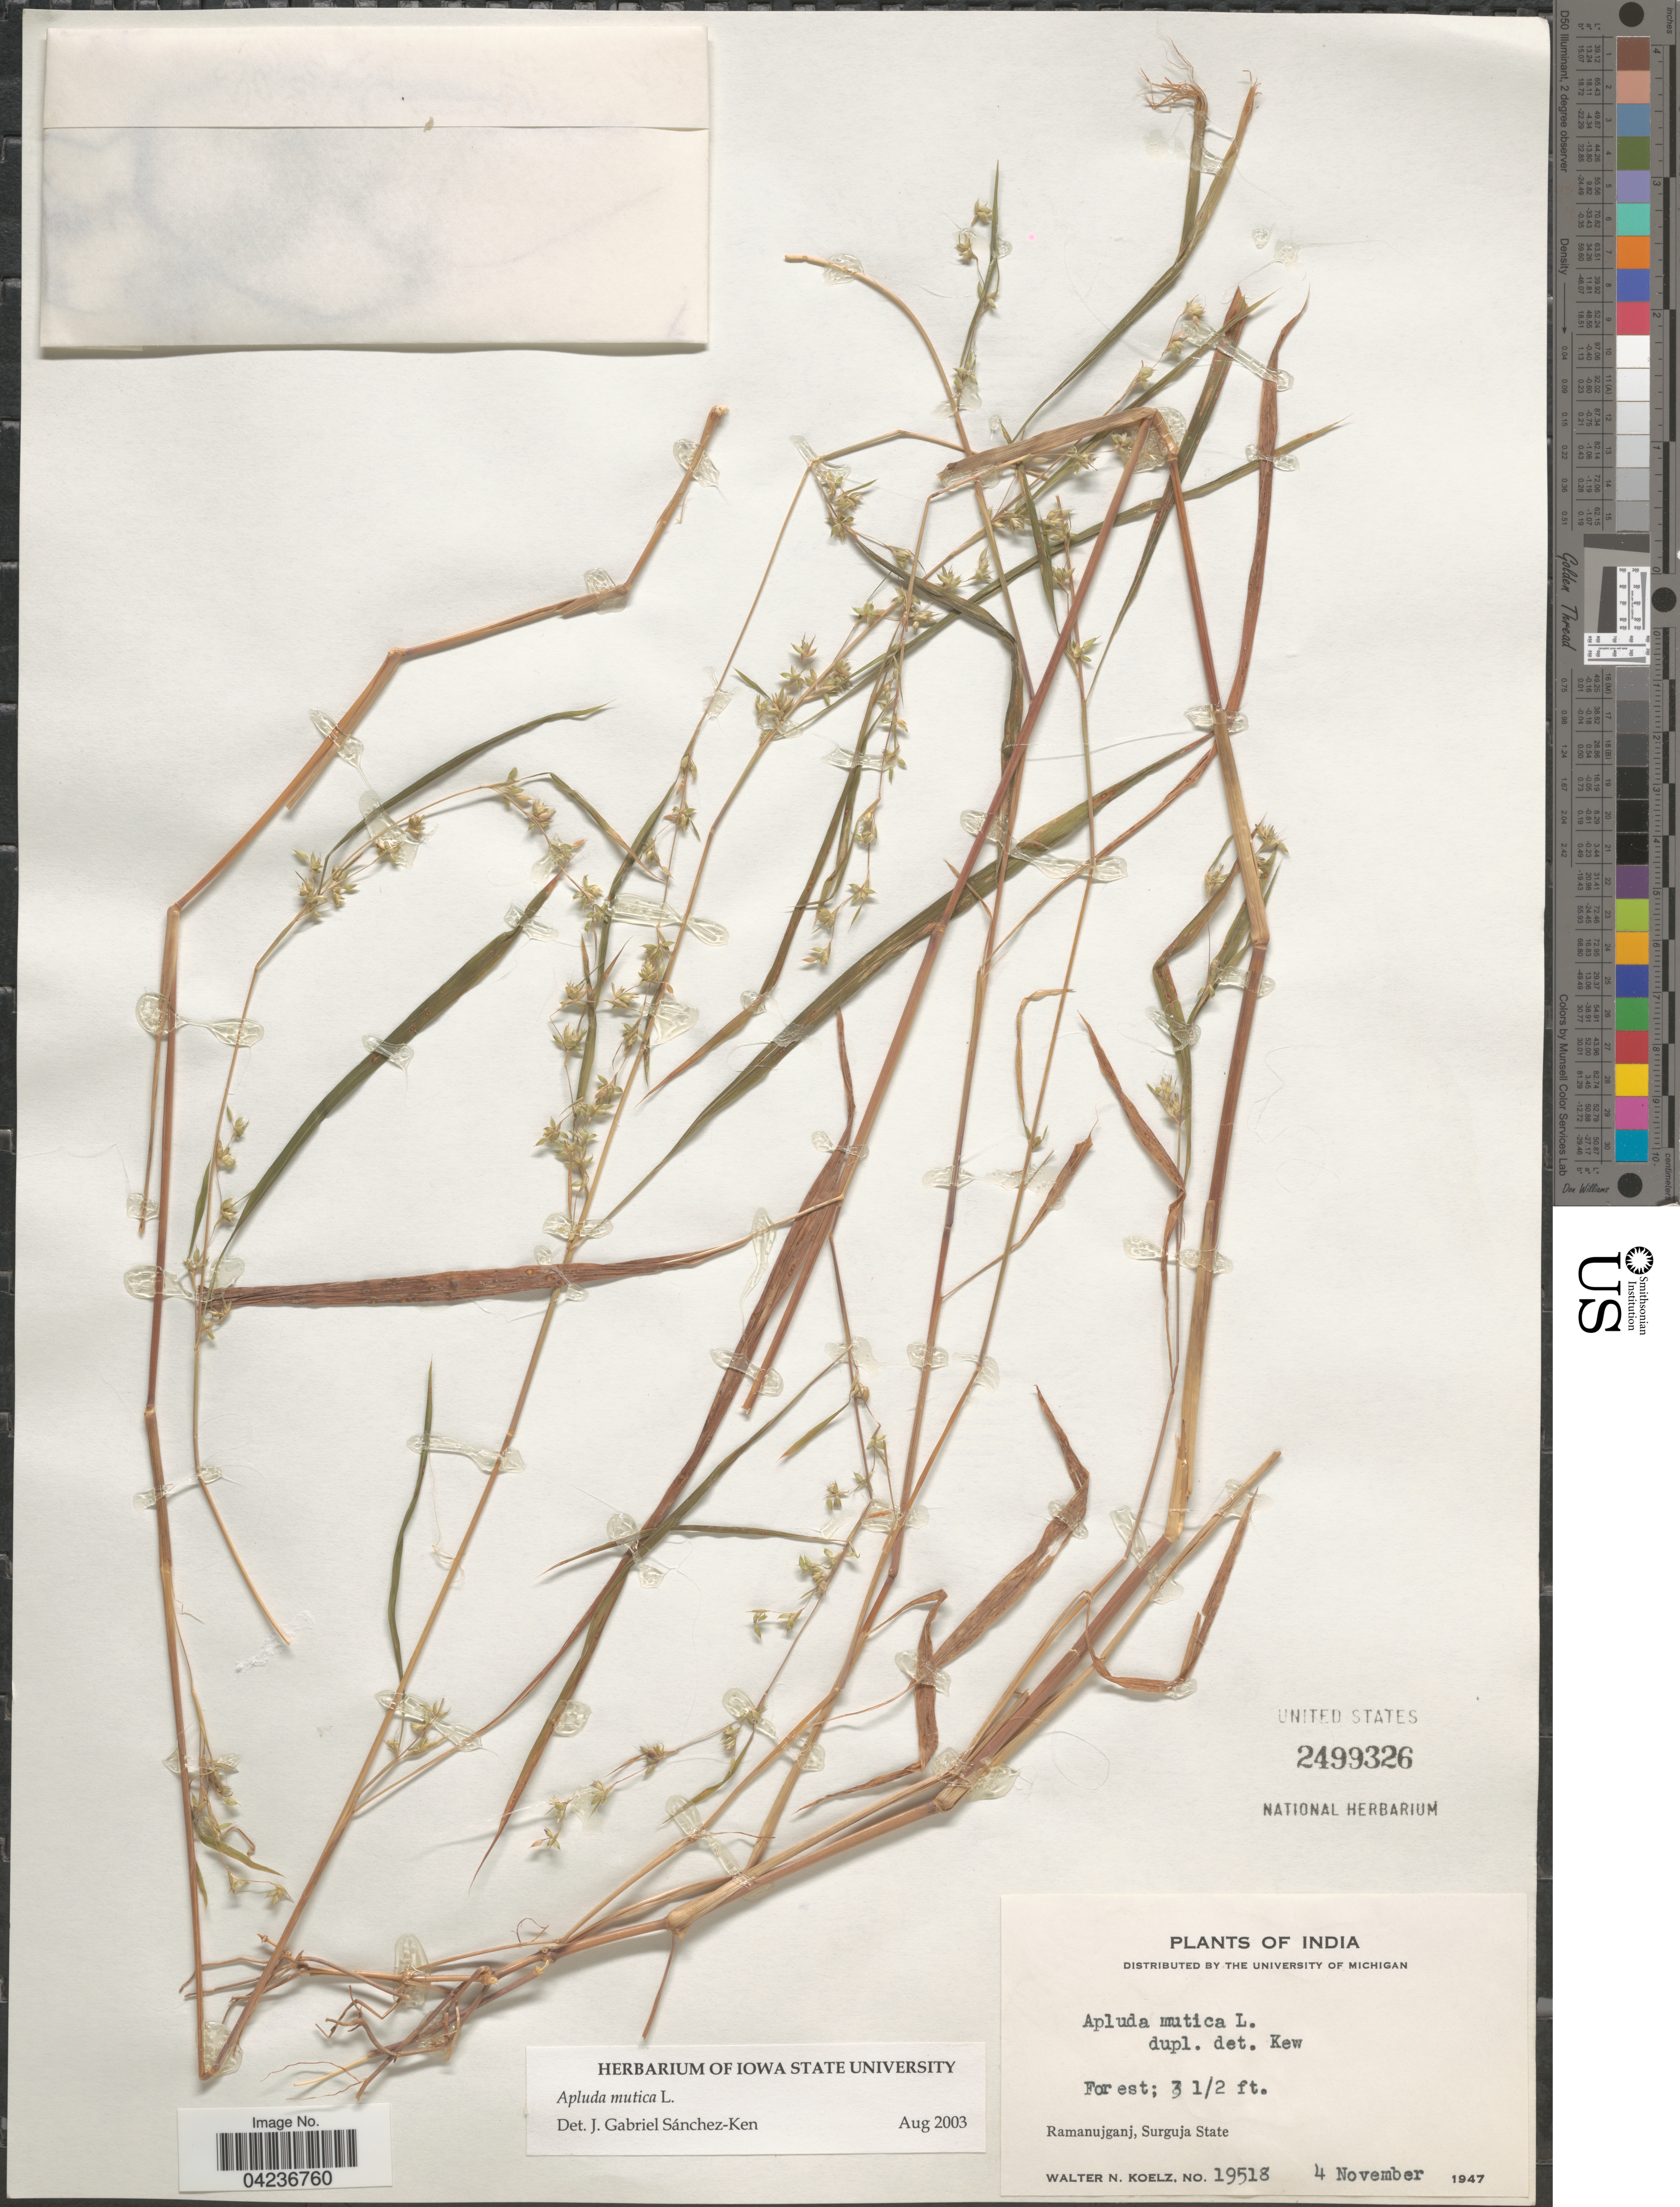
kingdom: Plantae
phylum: Tracheophyta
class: Liliopsida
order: Poales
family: Poaceae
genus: Apluda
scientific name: Apluda mutica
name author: L.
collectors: W. N. Koelz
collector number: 19518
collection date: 1947-11-04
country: India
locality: Ramanujganj, Surguja State.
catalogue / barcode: US 2499326